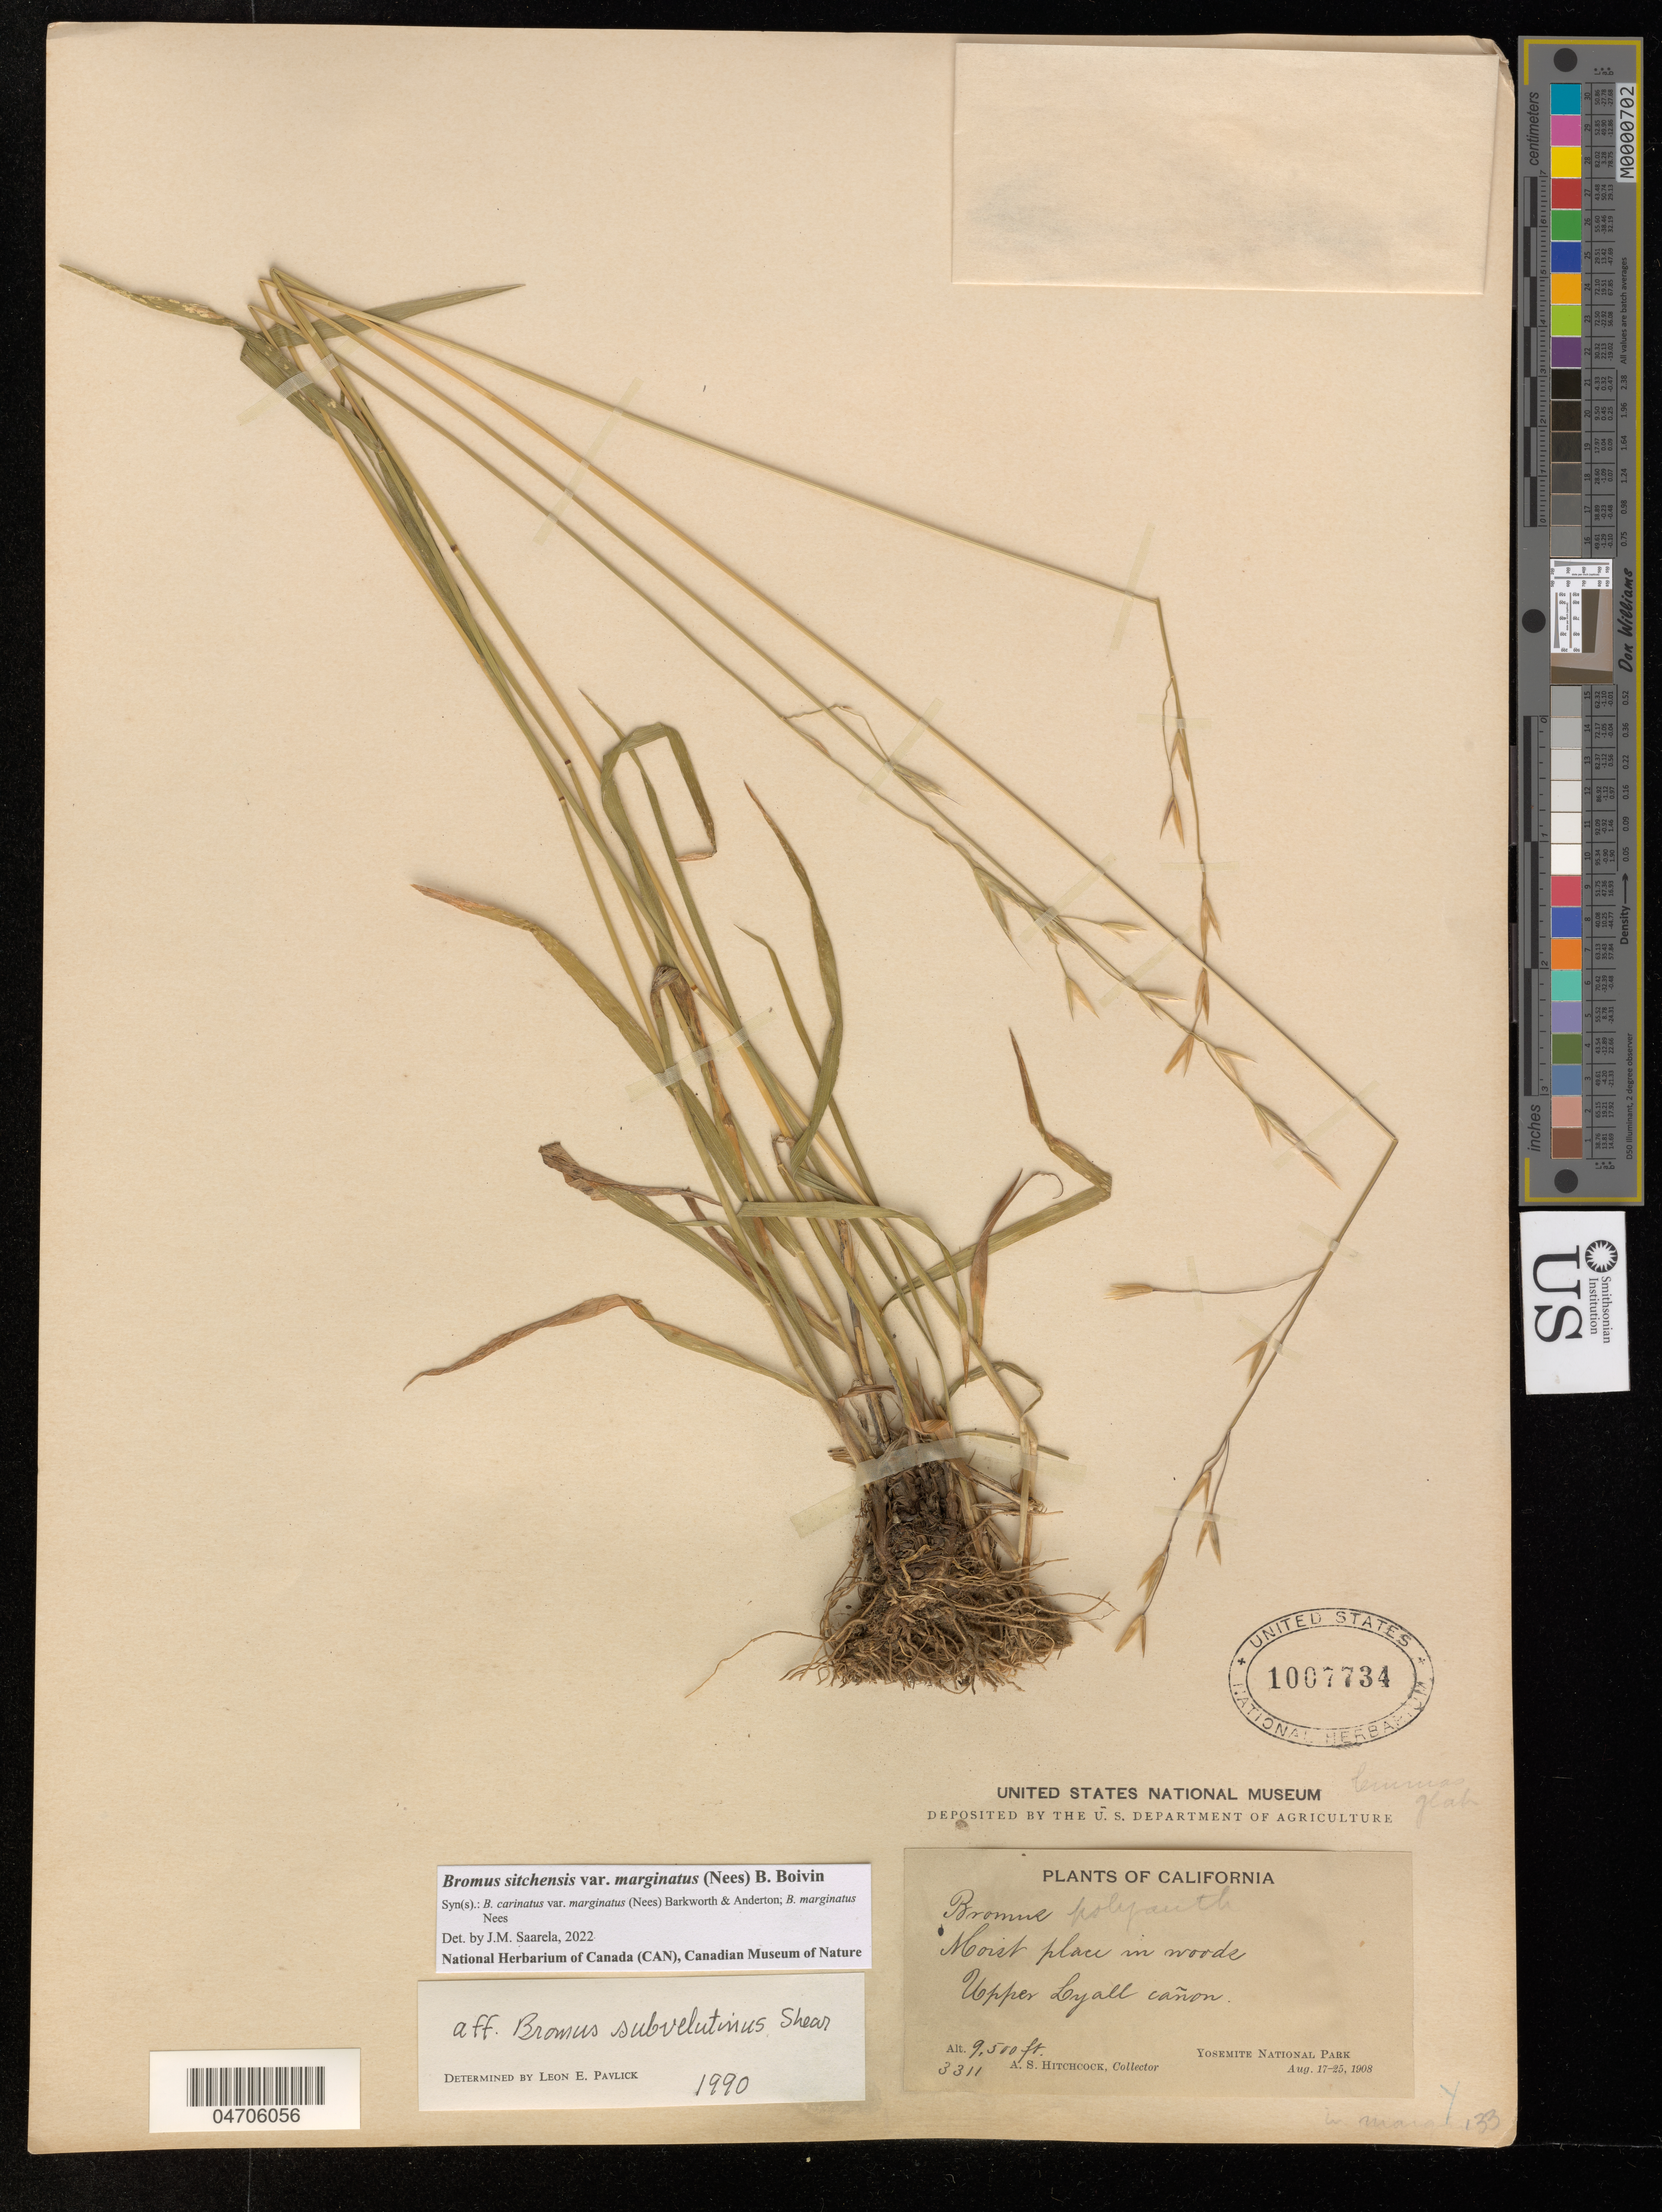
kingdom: Plantae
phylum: Tracheophyta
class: Liliopsida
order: Poales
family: Poaceae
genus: Bromus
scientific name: Bromus sitchensis var. polyanthus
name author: (Scribn. ex Shear) R.E. Brainerd & Otting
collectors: A. Hitchcock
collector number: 3311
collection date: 1908-08-17/1908-08-25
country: United States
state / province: California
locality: Upper Lyall cañon. Yosemite National Park.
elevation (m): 2896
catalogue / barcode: US 1007734